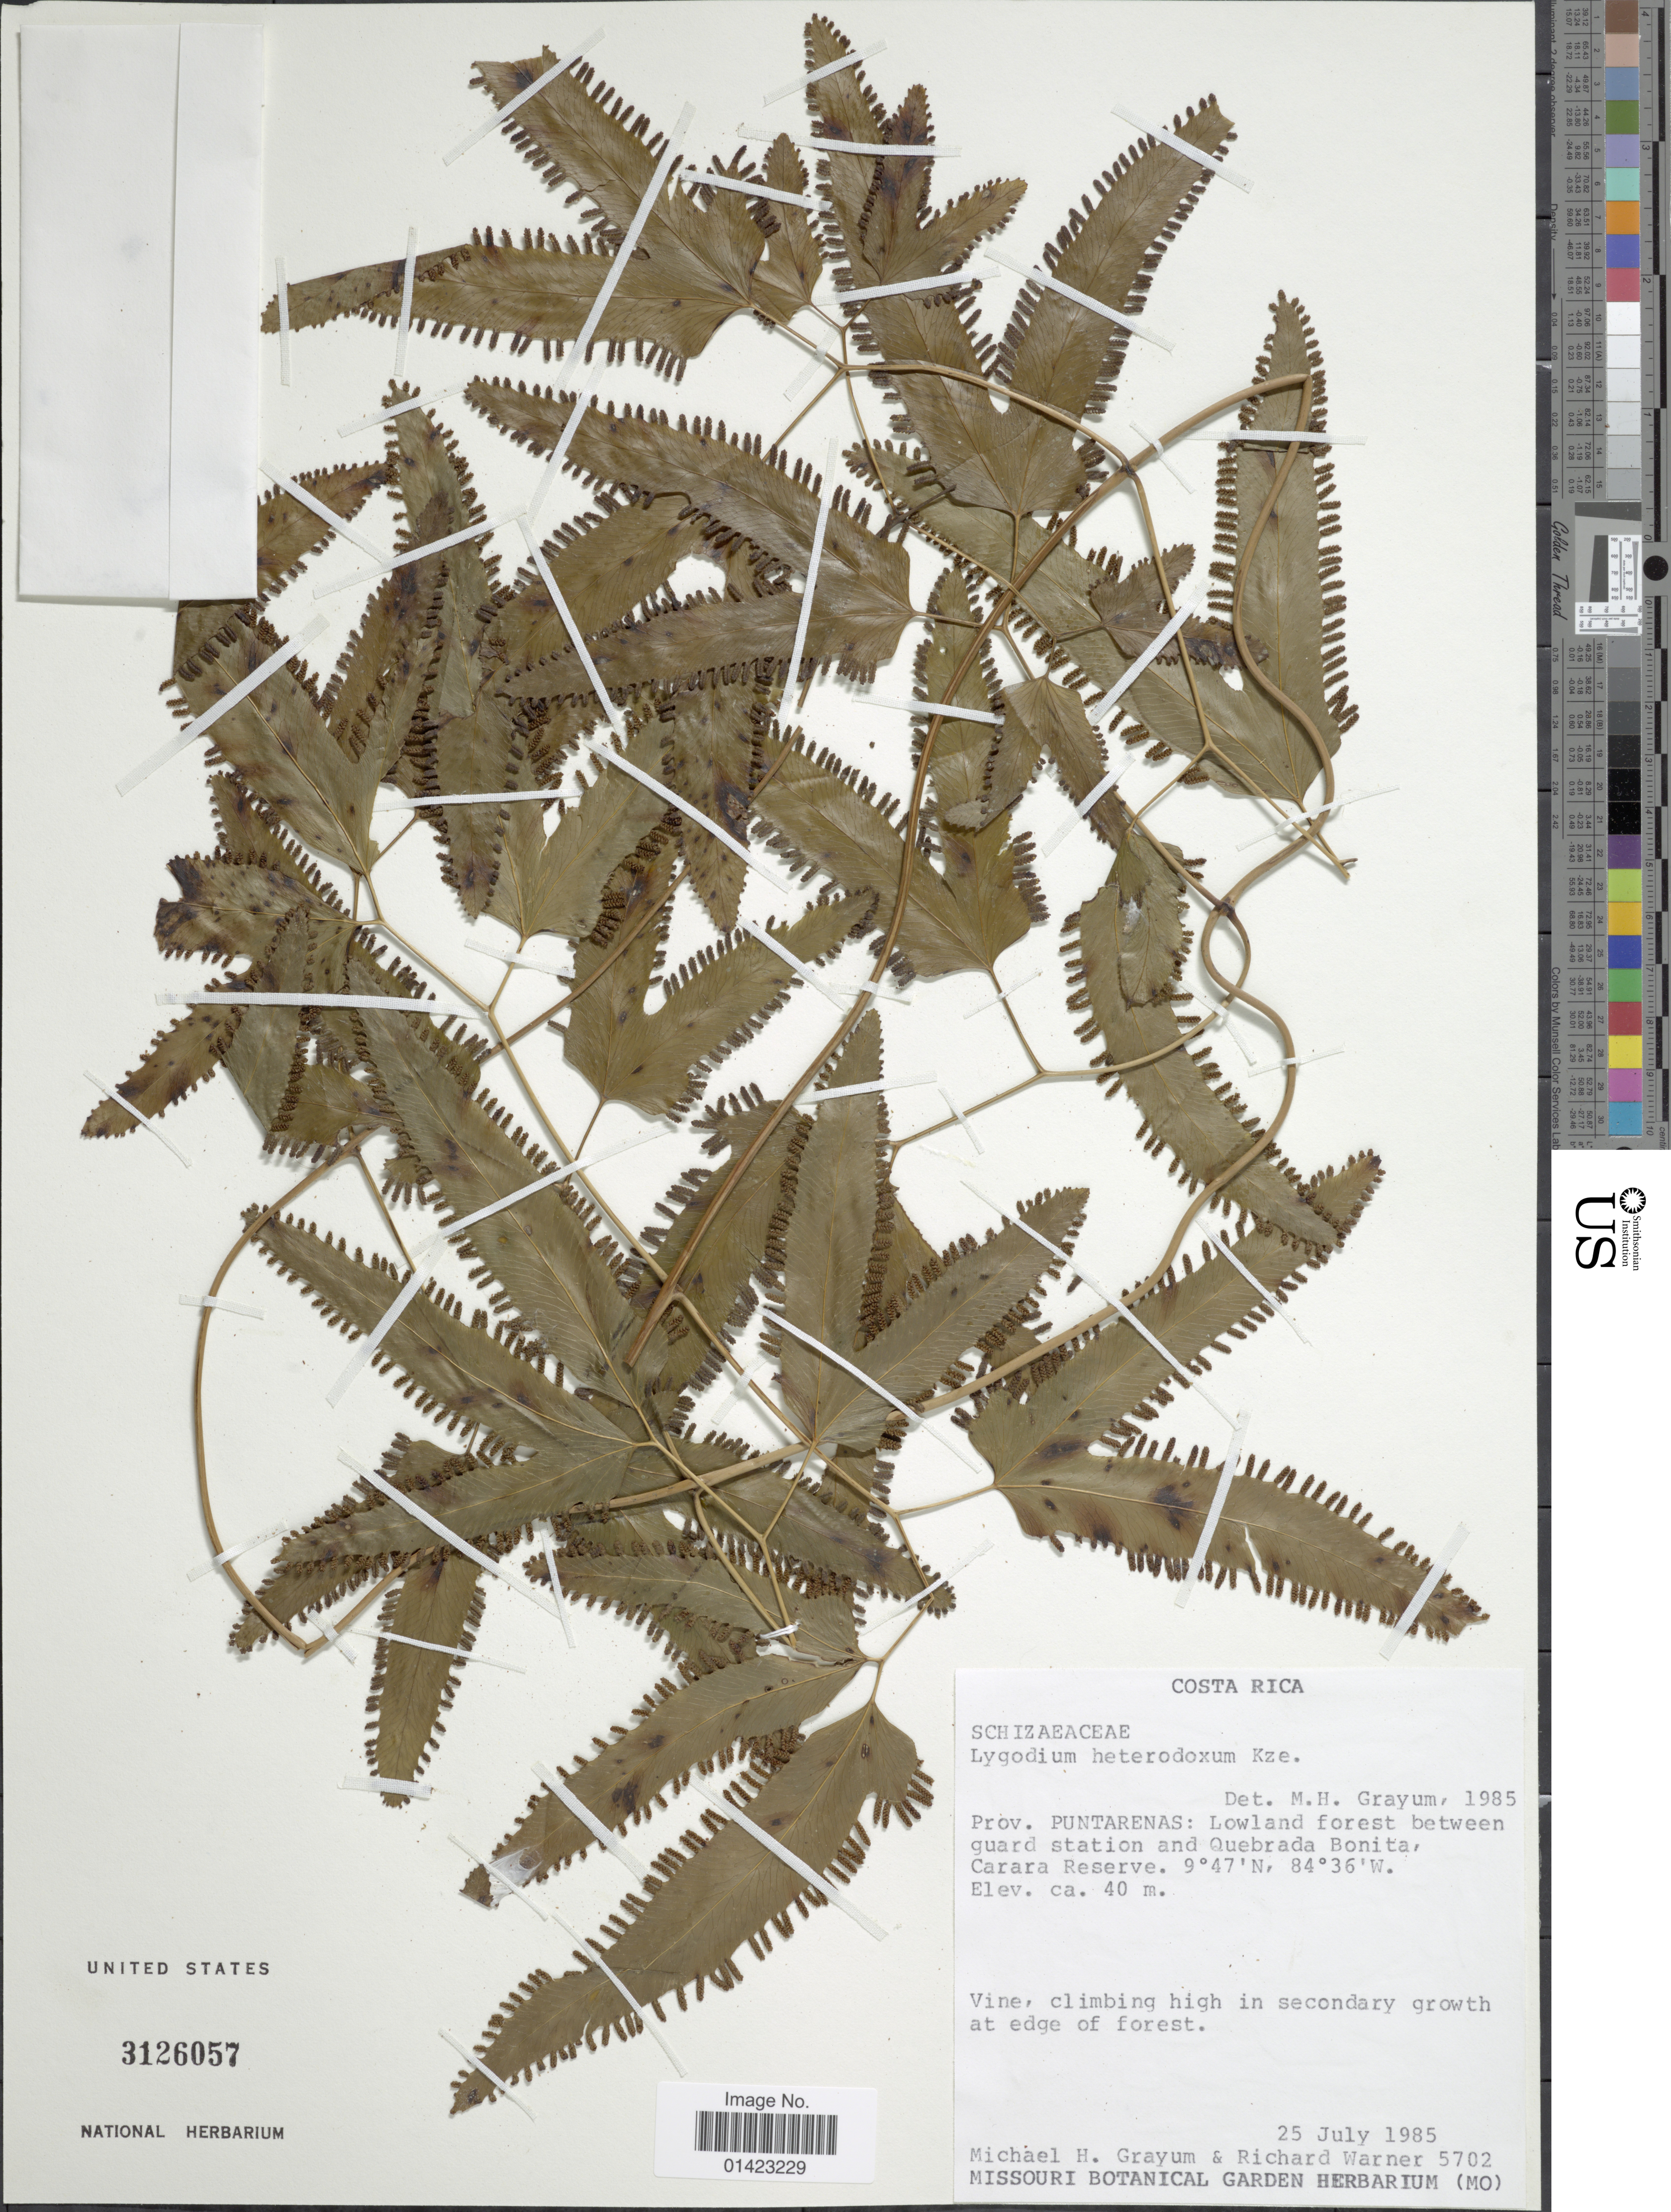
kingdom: Plantae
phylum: Tracheophyta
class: Polypodiopsida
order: Schizaeales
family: Lygodiaceae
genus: Lygodium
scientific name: Lygodium heterodoxum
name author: Kunze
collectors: M. H. Grayum & R. Warner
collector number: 5702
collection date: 1985-07-25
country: Costa Rica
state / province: Puntarenas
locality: Prov. Puntarenas: lowland forest between guard station and Quebrada Bonita, Carara Reserve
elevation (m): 40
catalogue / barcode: US 3126057